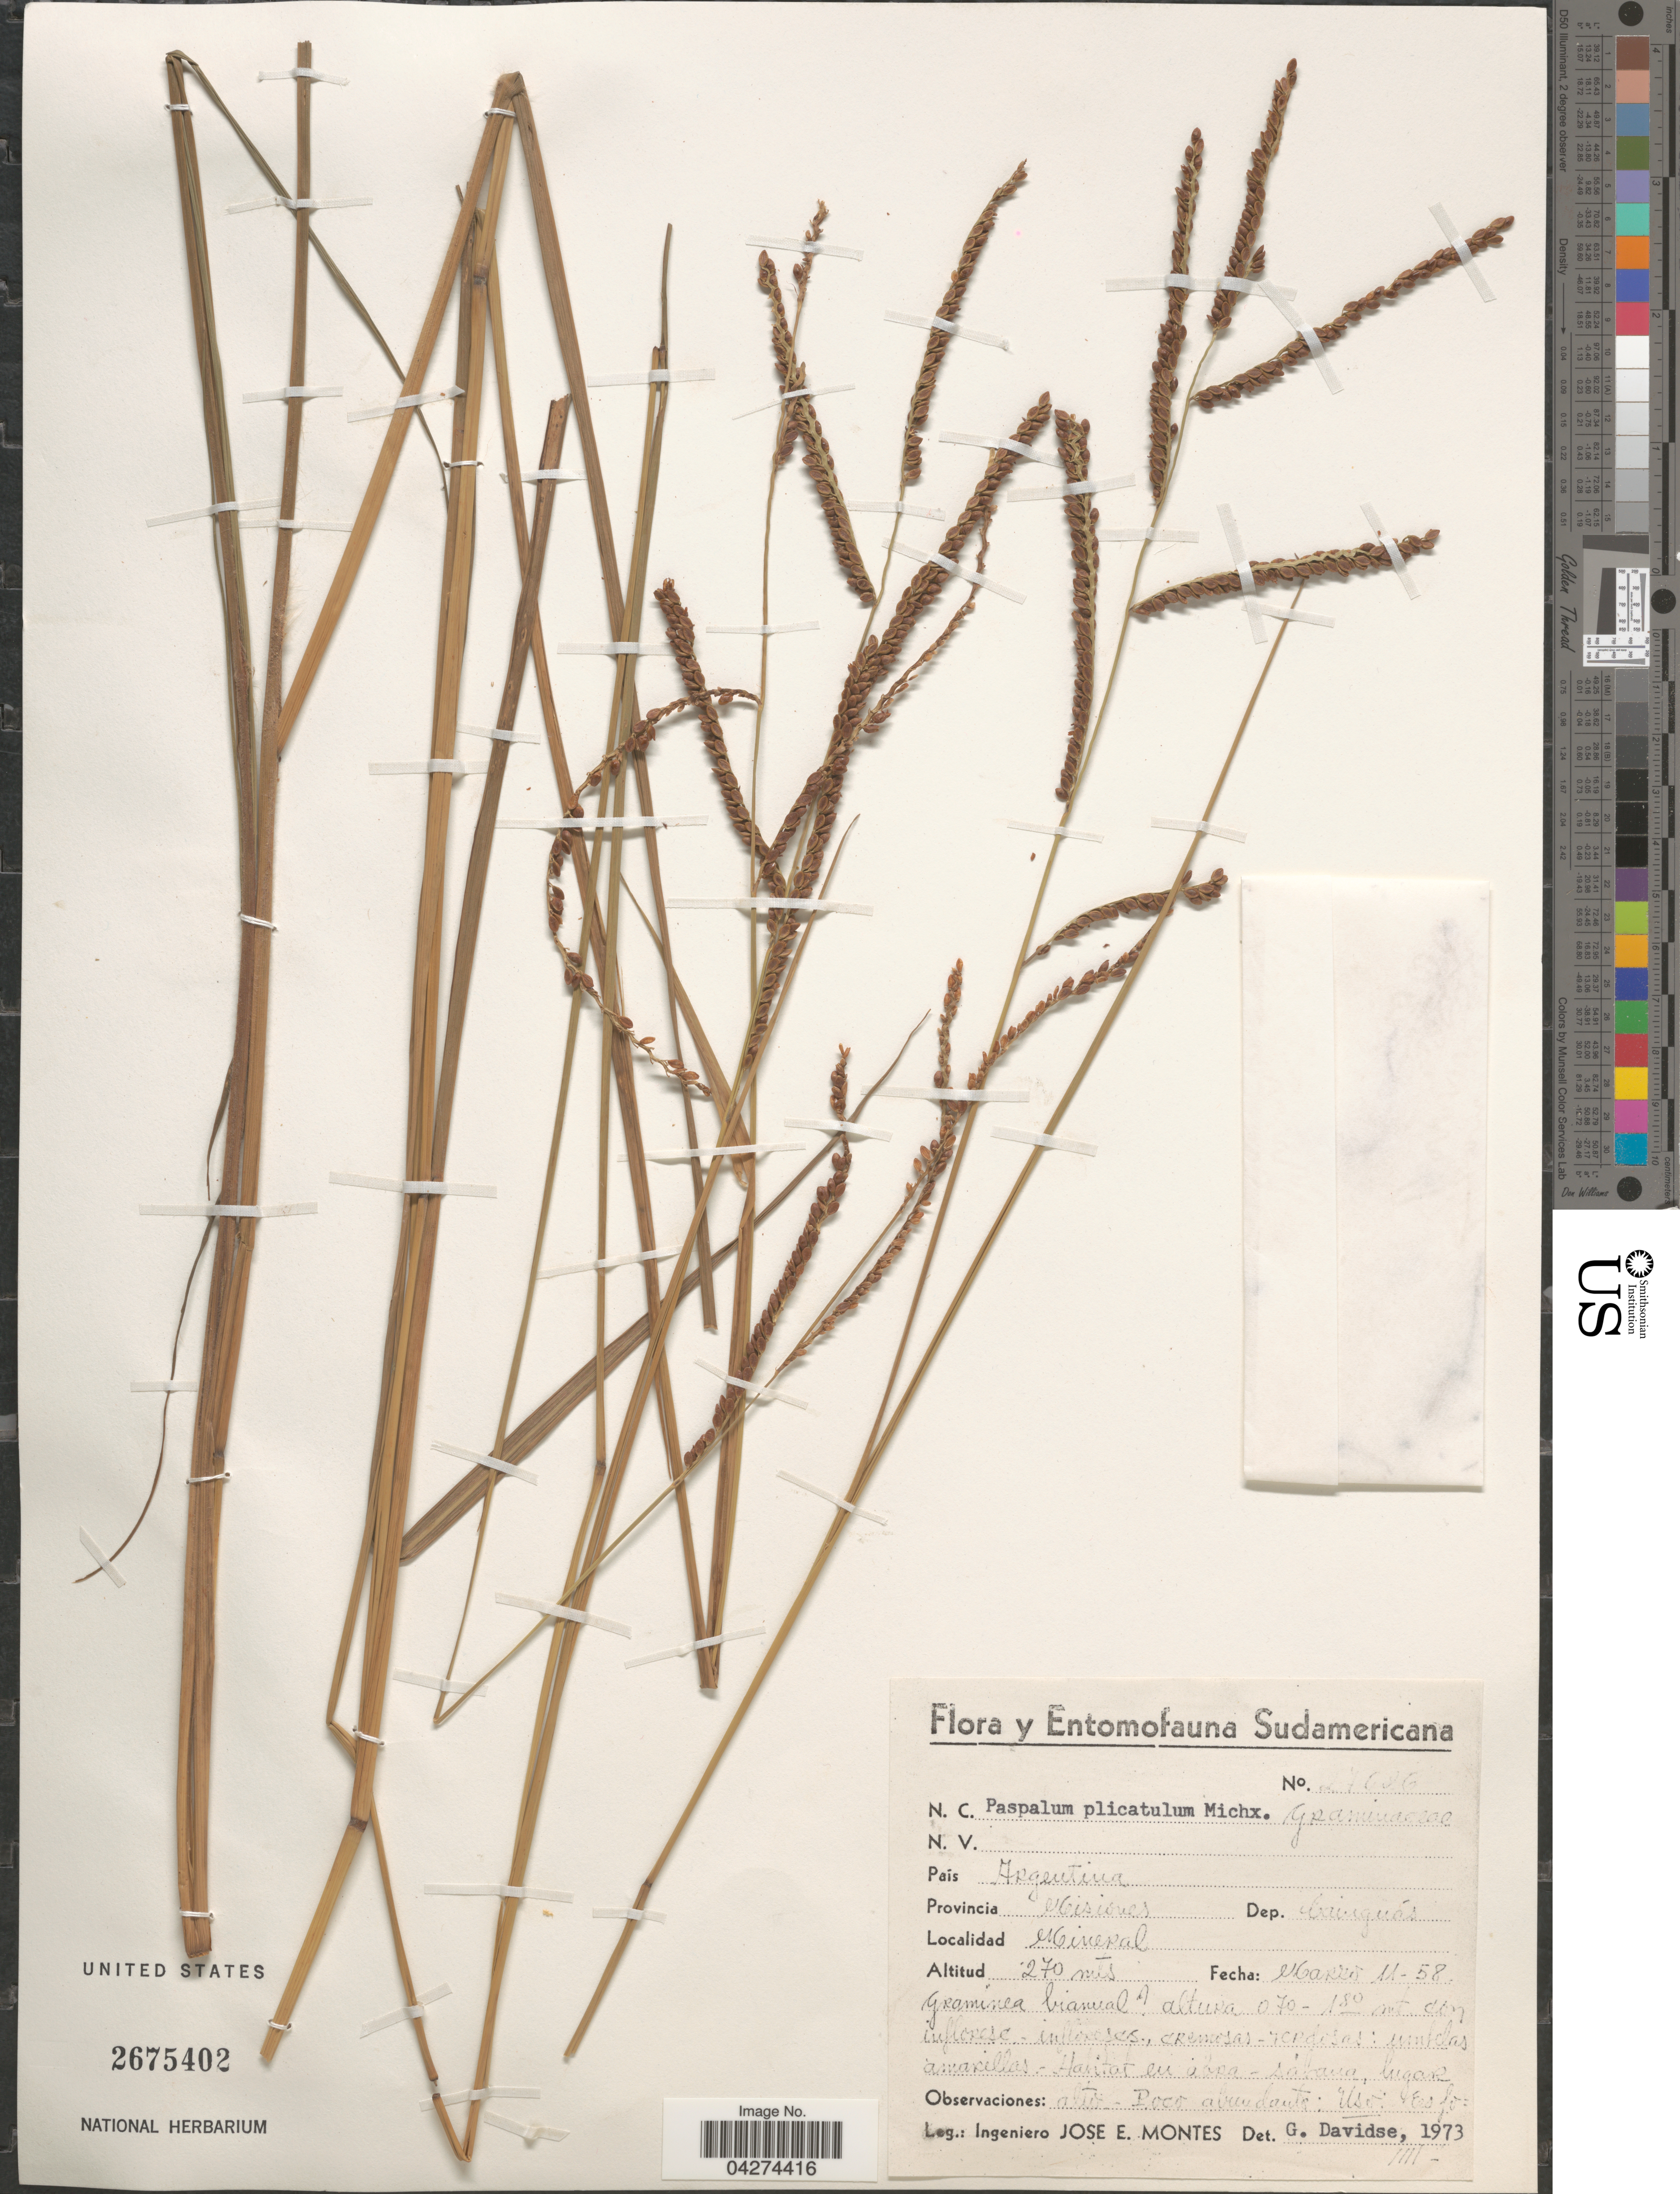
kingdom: Plantae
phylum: Tracheophyta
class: Liliopsida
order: Poales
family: Poaceae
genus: Paspalum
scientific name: Paspalum plicatulum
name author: Michx.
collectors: J. E. Montes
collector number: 7696*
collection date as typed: Transcribed d/m/y: 11/3/58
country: Argentina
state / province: Misiones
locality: Dep. Cainguás. Mineral.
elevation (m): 270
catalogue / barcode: US 2675402